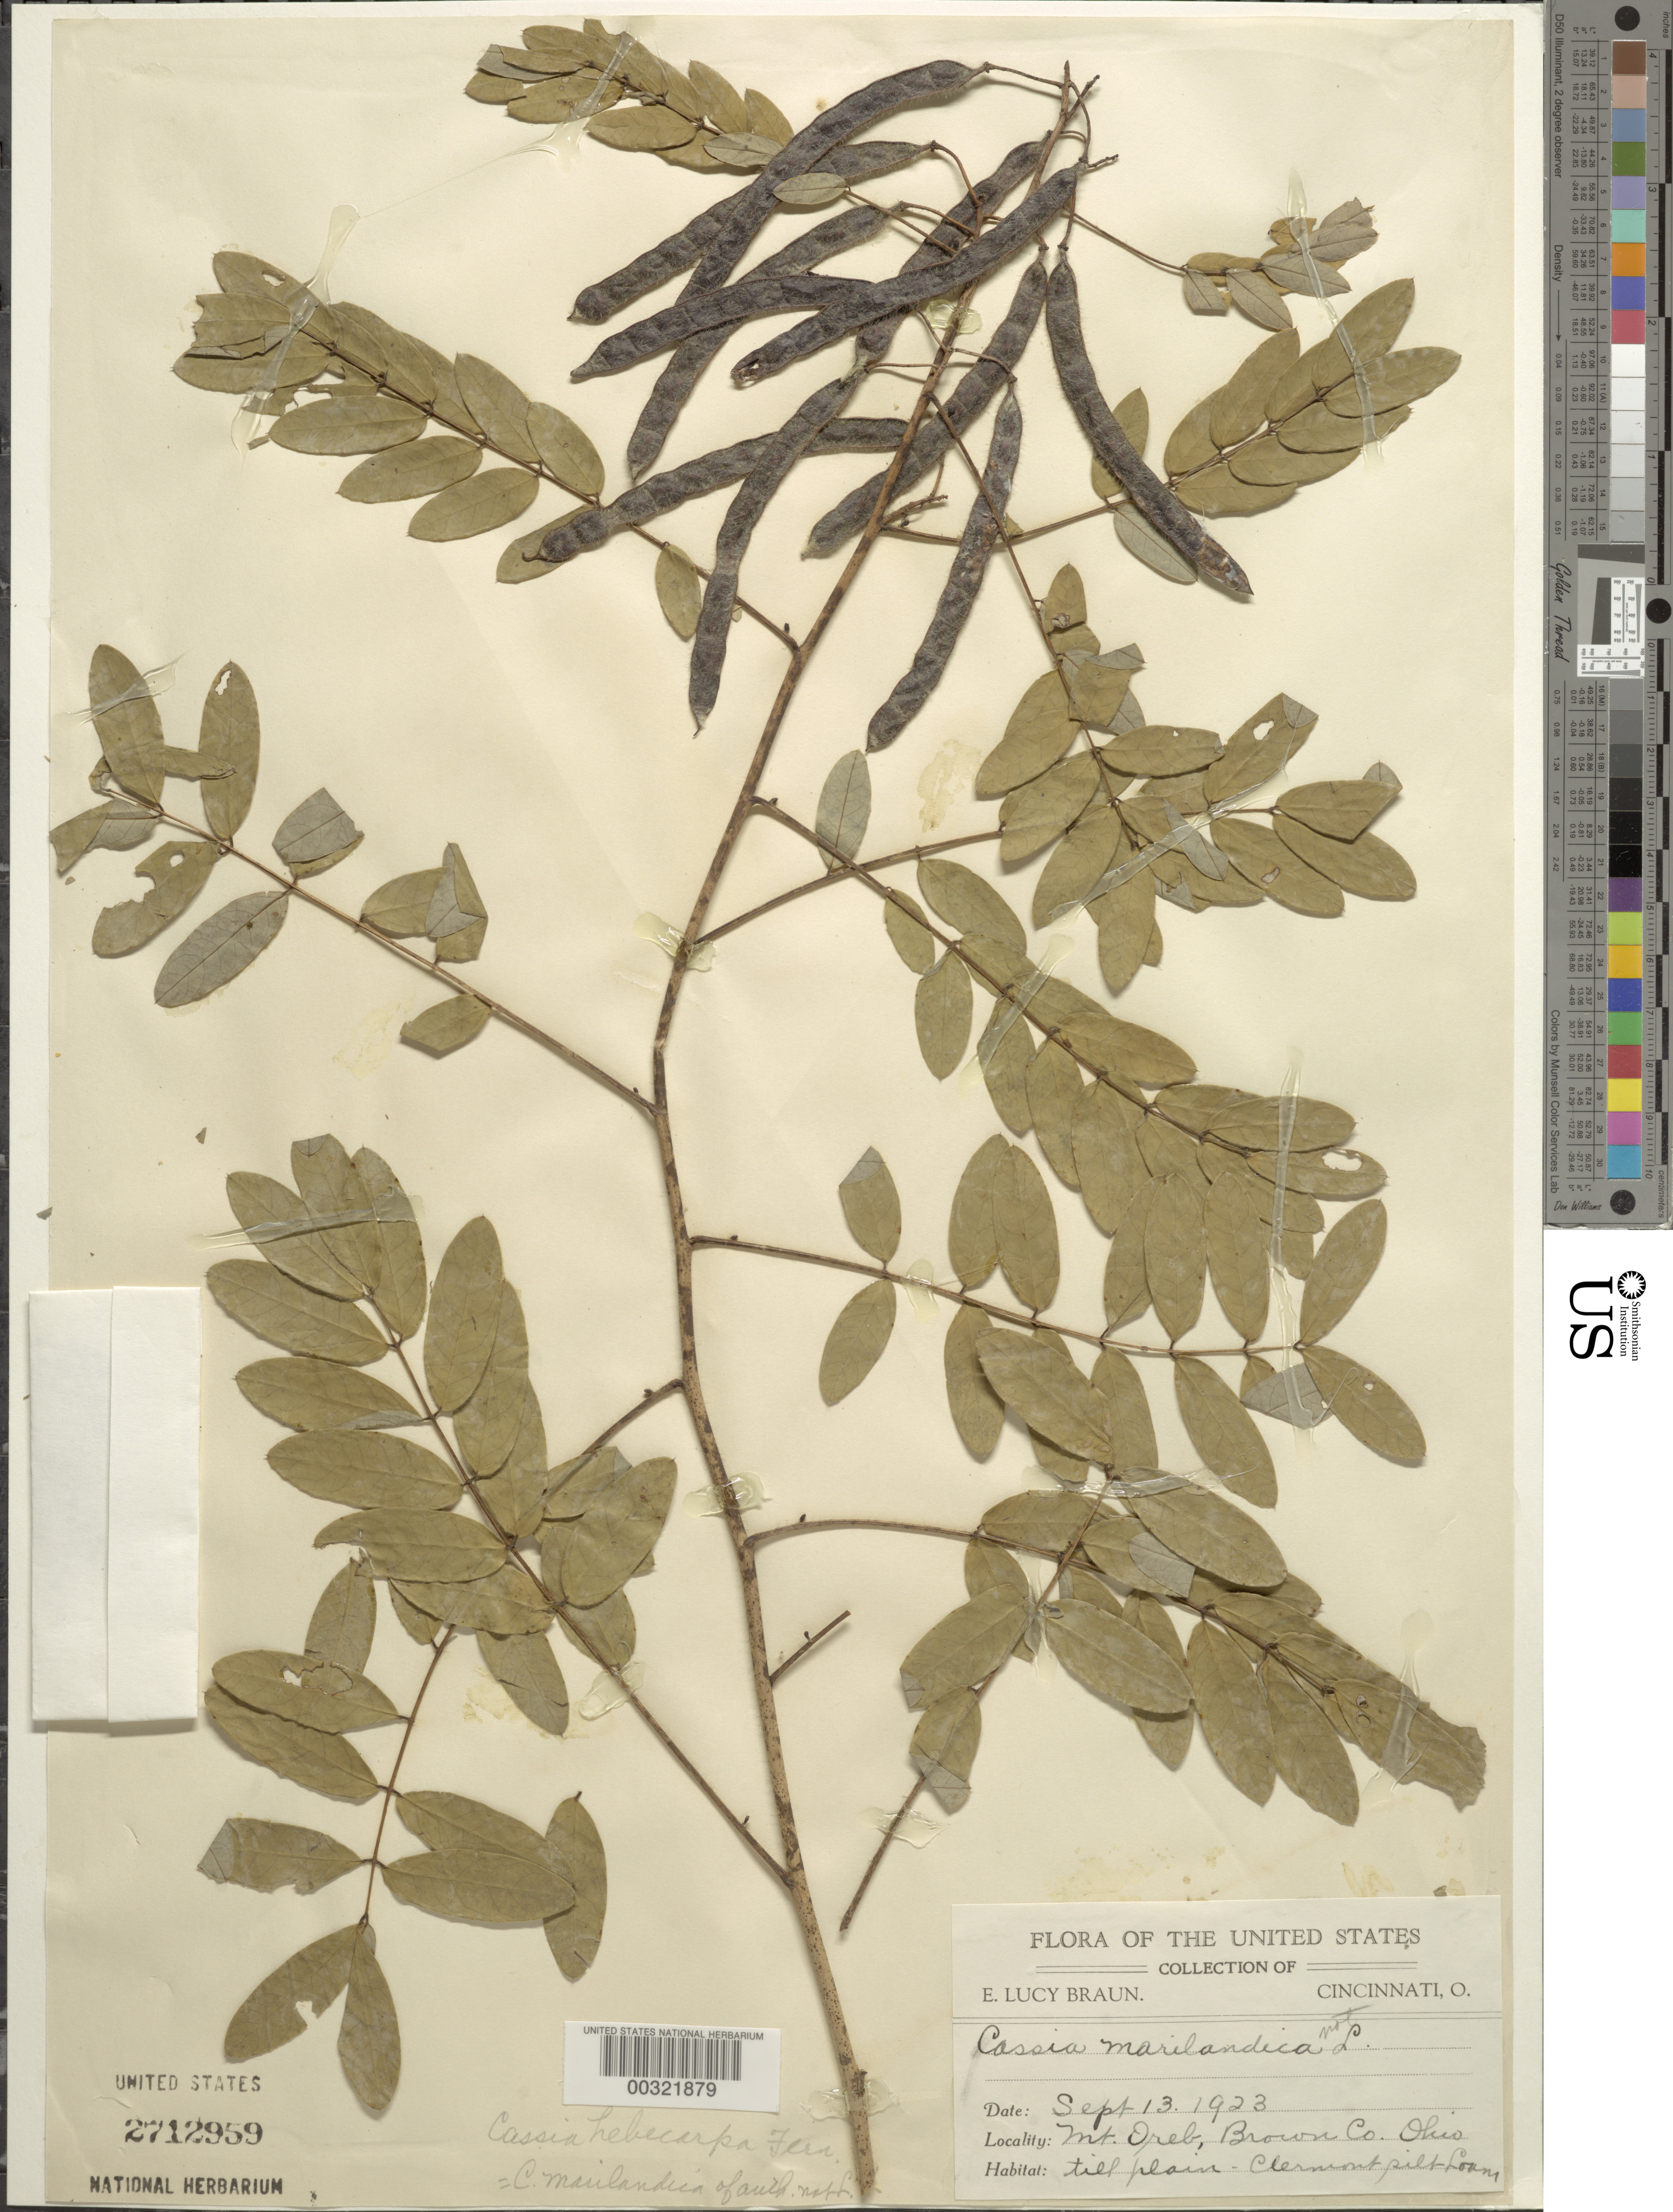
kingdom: Plantae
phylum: Tracheophyta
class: Magnoliopsida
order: Fabales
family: Fabaceae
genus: Senna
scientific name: Senna hebecarpa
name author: (Fernald) H.S. Irwin & Barneby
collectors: E. L. Braun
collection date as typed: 13 Sep 1923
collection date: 1923-09-13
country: United States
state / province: Ohio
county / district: Brown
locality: Mt. oreb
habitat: Till plain, clermont pilt loam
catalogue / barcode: US 2712959